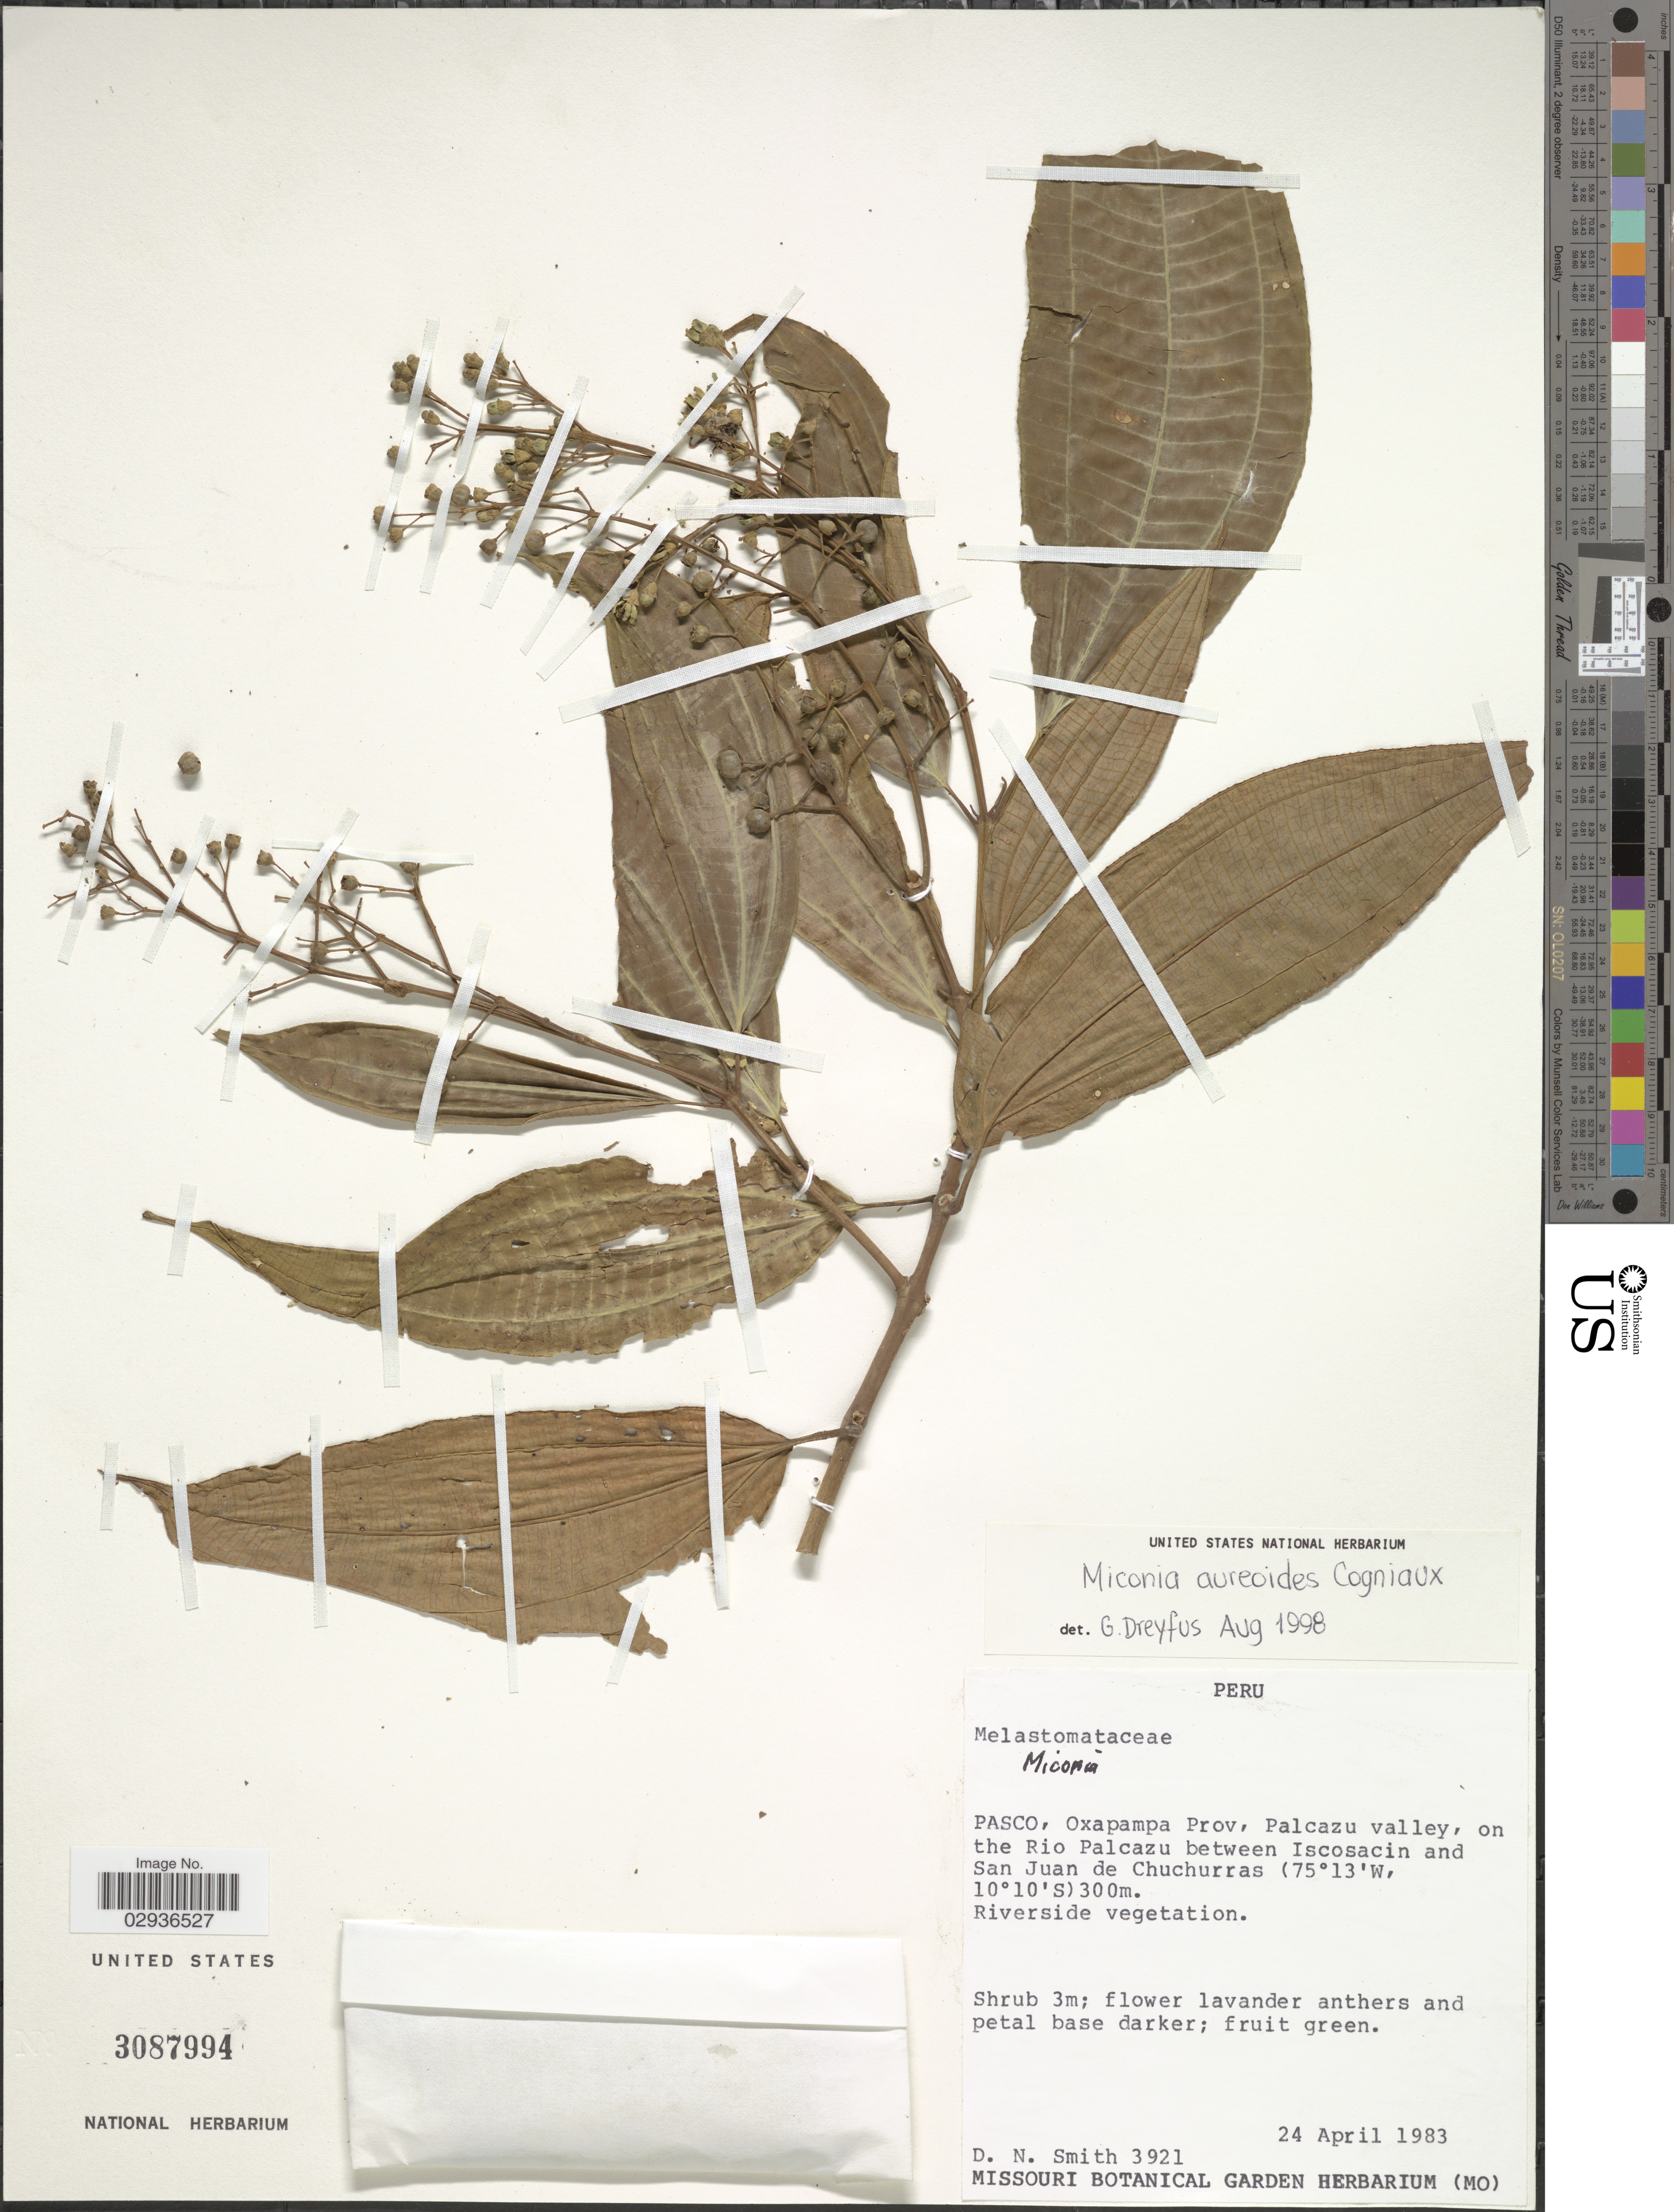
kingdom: Plantae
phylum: Tracheophyta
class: Magnoliopsida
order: Myrtales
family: Melastomataceae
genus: Miconia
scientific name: Miconia aureoides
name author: Cogn.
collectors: D. Smith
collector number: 3921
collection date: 1983-04-24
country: Peru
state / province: Pasco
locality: Oxapampa Prov, Palcazu Valley, on the Rio Palcazu between Iscosacin and San Juan de Chuchurras.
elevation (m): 300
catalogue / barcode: US 3087994